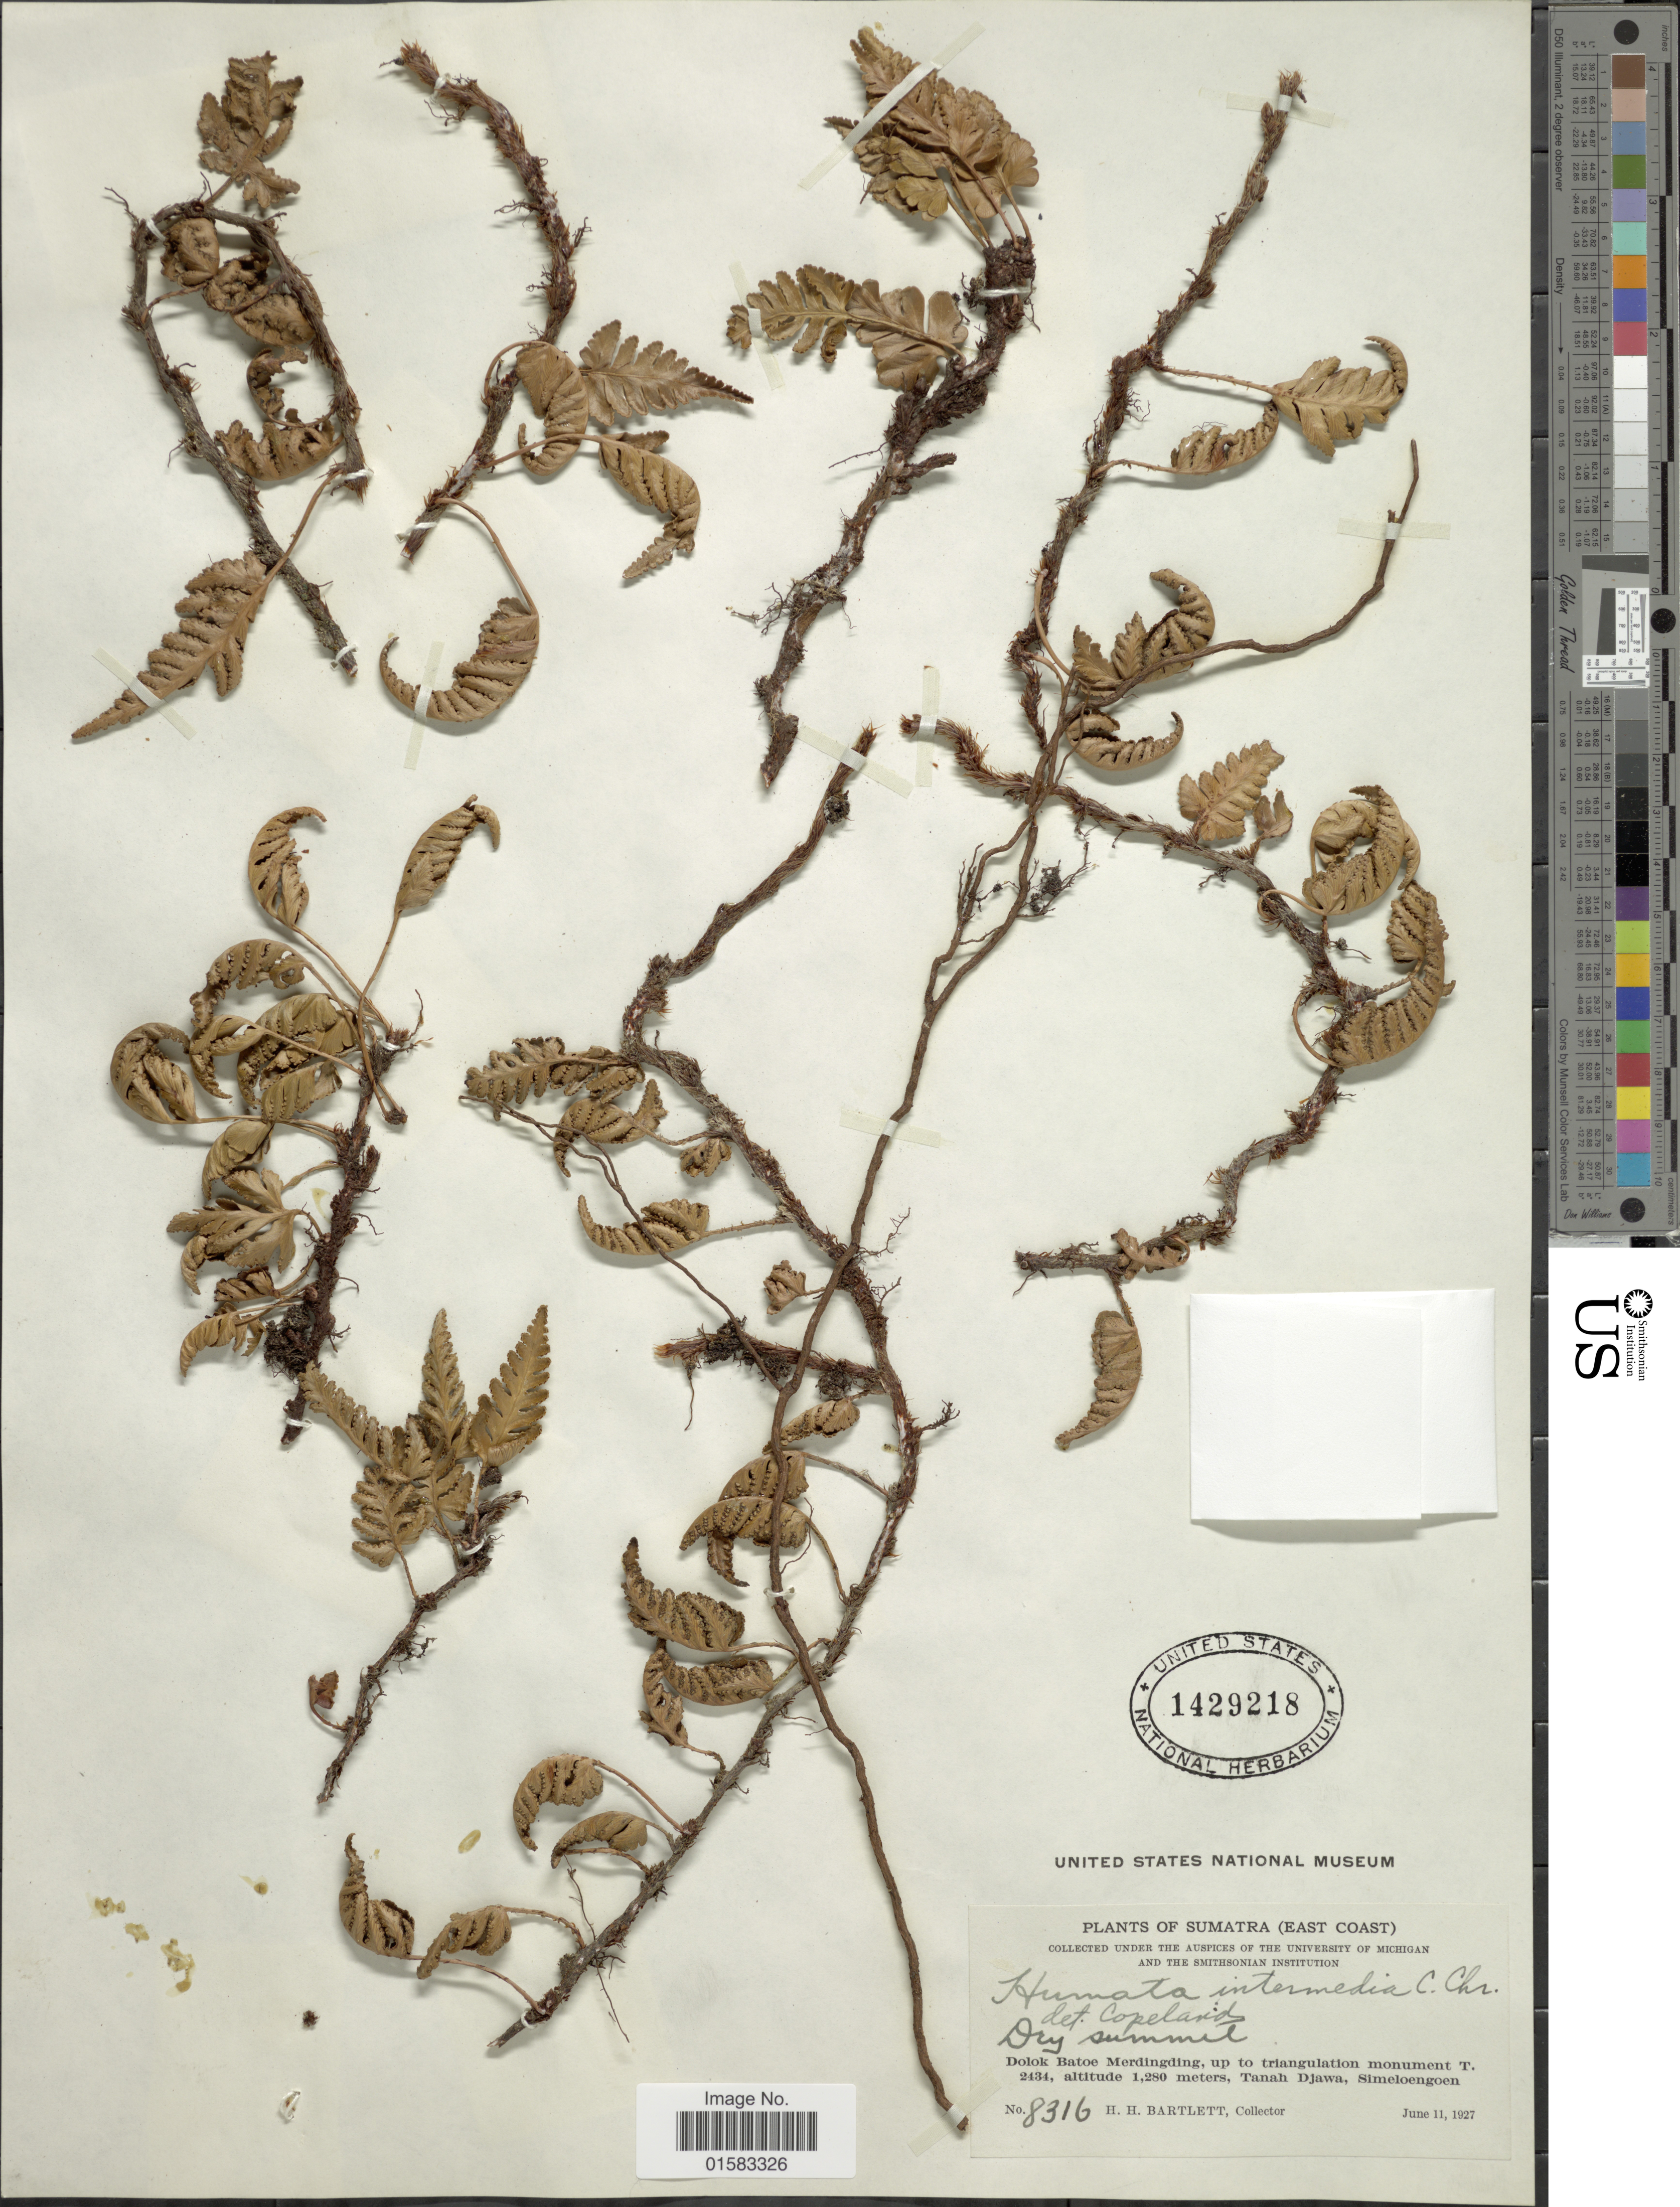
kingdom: Plantae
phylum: Tracheophyta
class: Polypodiopsida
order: Polypodiales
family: Davalliaceae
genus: Davallia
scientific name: Davallia repens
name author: (L. f.) Kuhn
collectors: H. H. Bartlett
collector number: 8316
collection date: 1927-06-11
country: Indonesia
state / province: Sumatra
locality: East Coast, Dolok Batoe Merding ding up to triangulation monument T. 2434, Tanag Djawa, Simeloengoen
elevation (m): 1280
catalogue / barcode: US 1429218